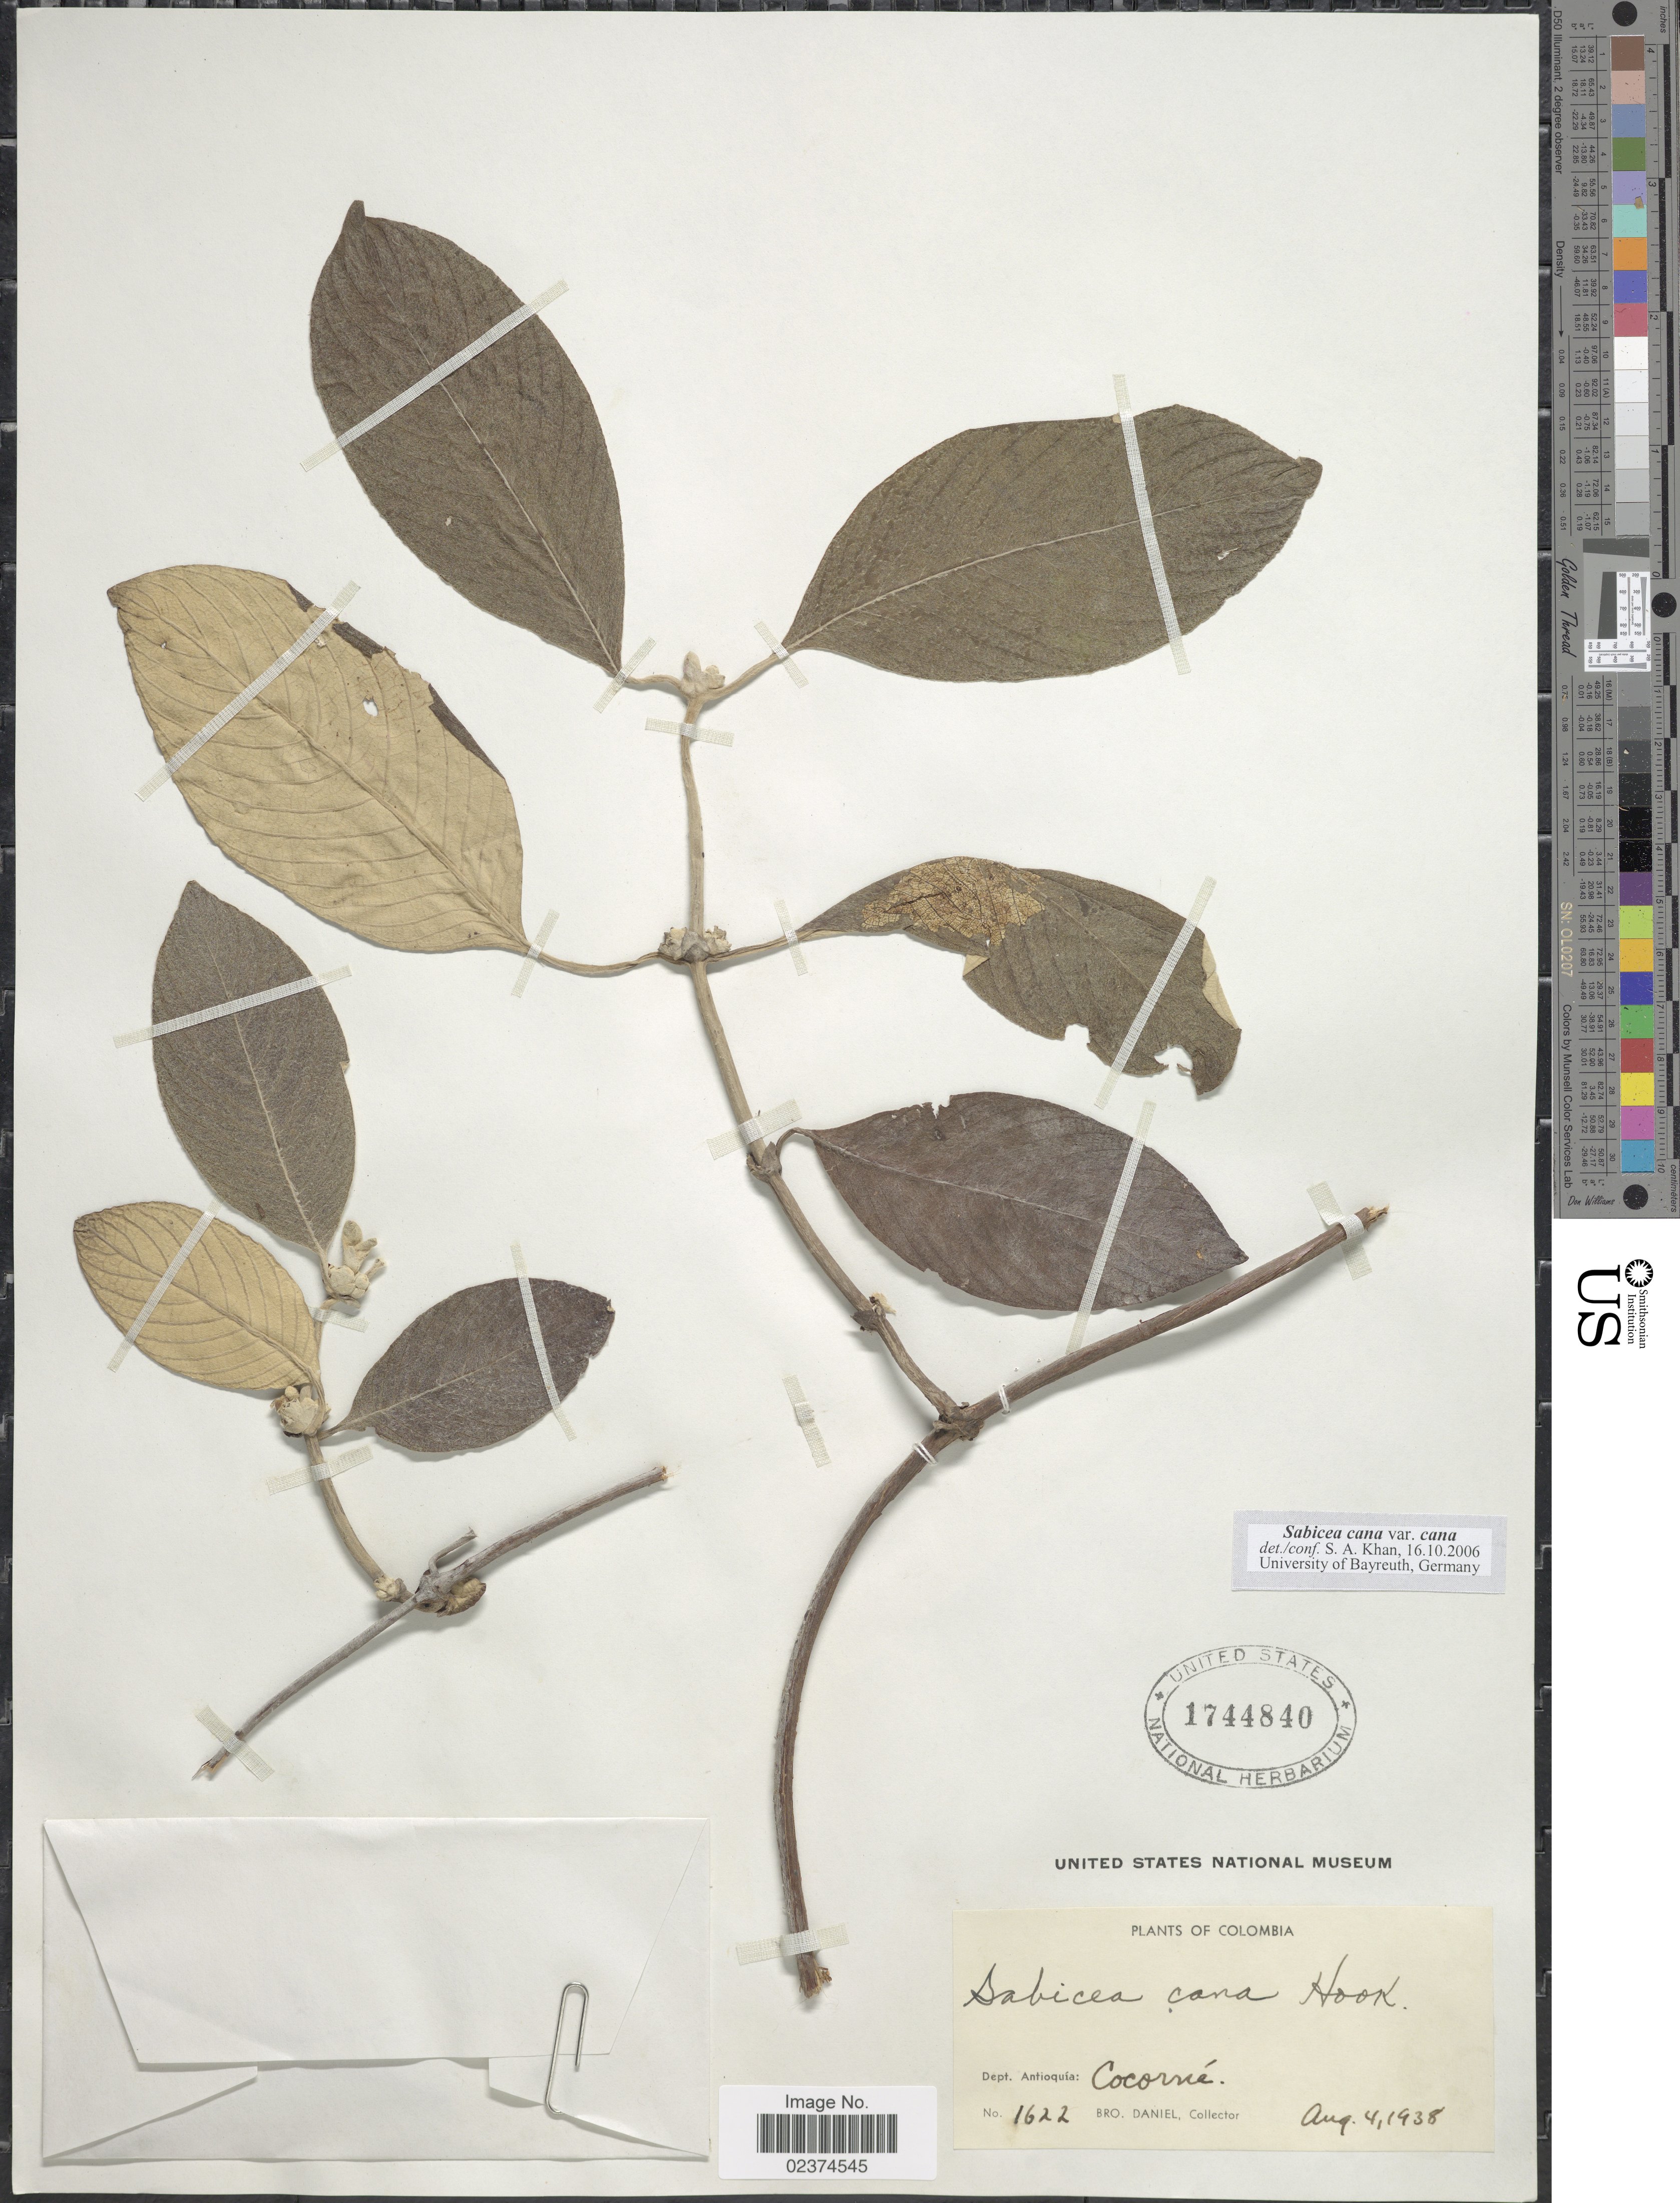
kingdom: Plantae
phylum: Tracheophyta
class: Magnoliopsida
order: Gentianales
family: Rubiaceae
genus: Sabicea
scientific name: Sabicea cana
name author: Hook. f.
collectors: Bro. Daniel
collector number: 1622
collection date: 1938-08-04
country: Colombia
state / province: Antioquia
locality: Dept. Antioquía: Cocorná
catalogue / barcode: US 1744840